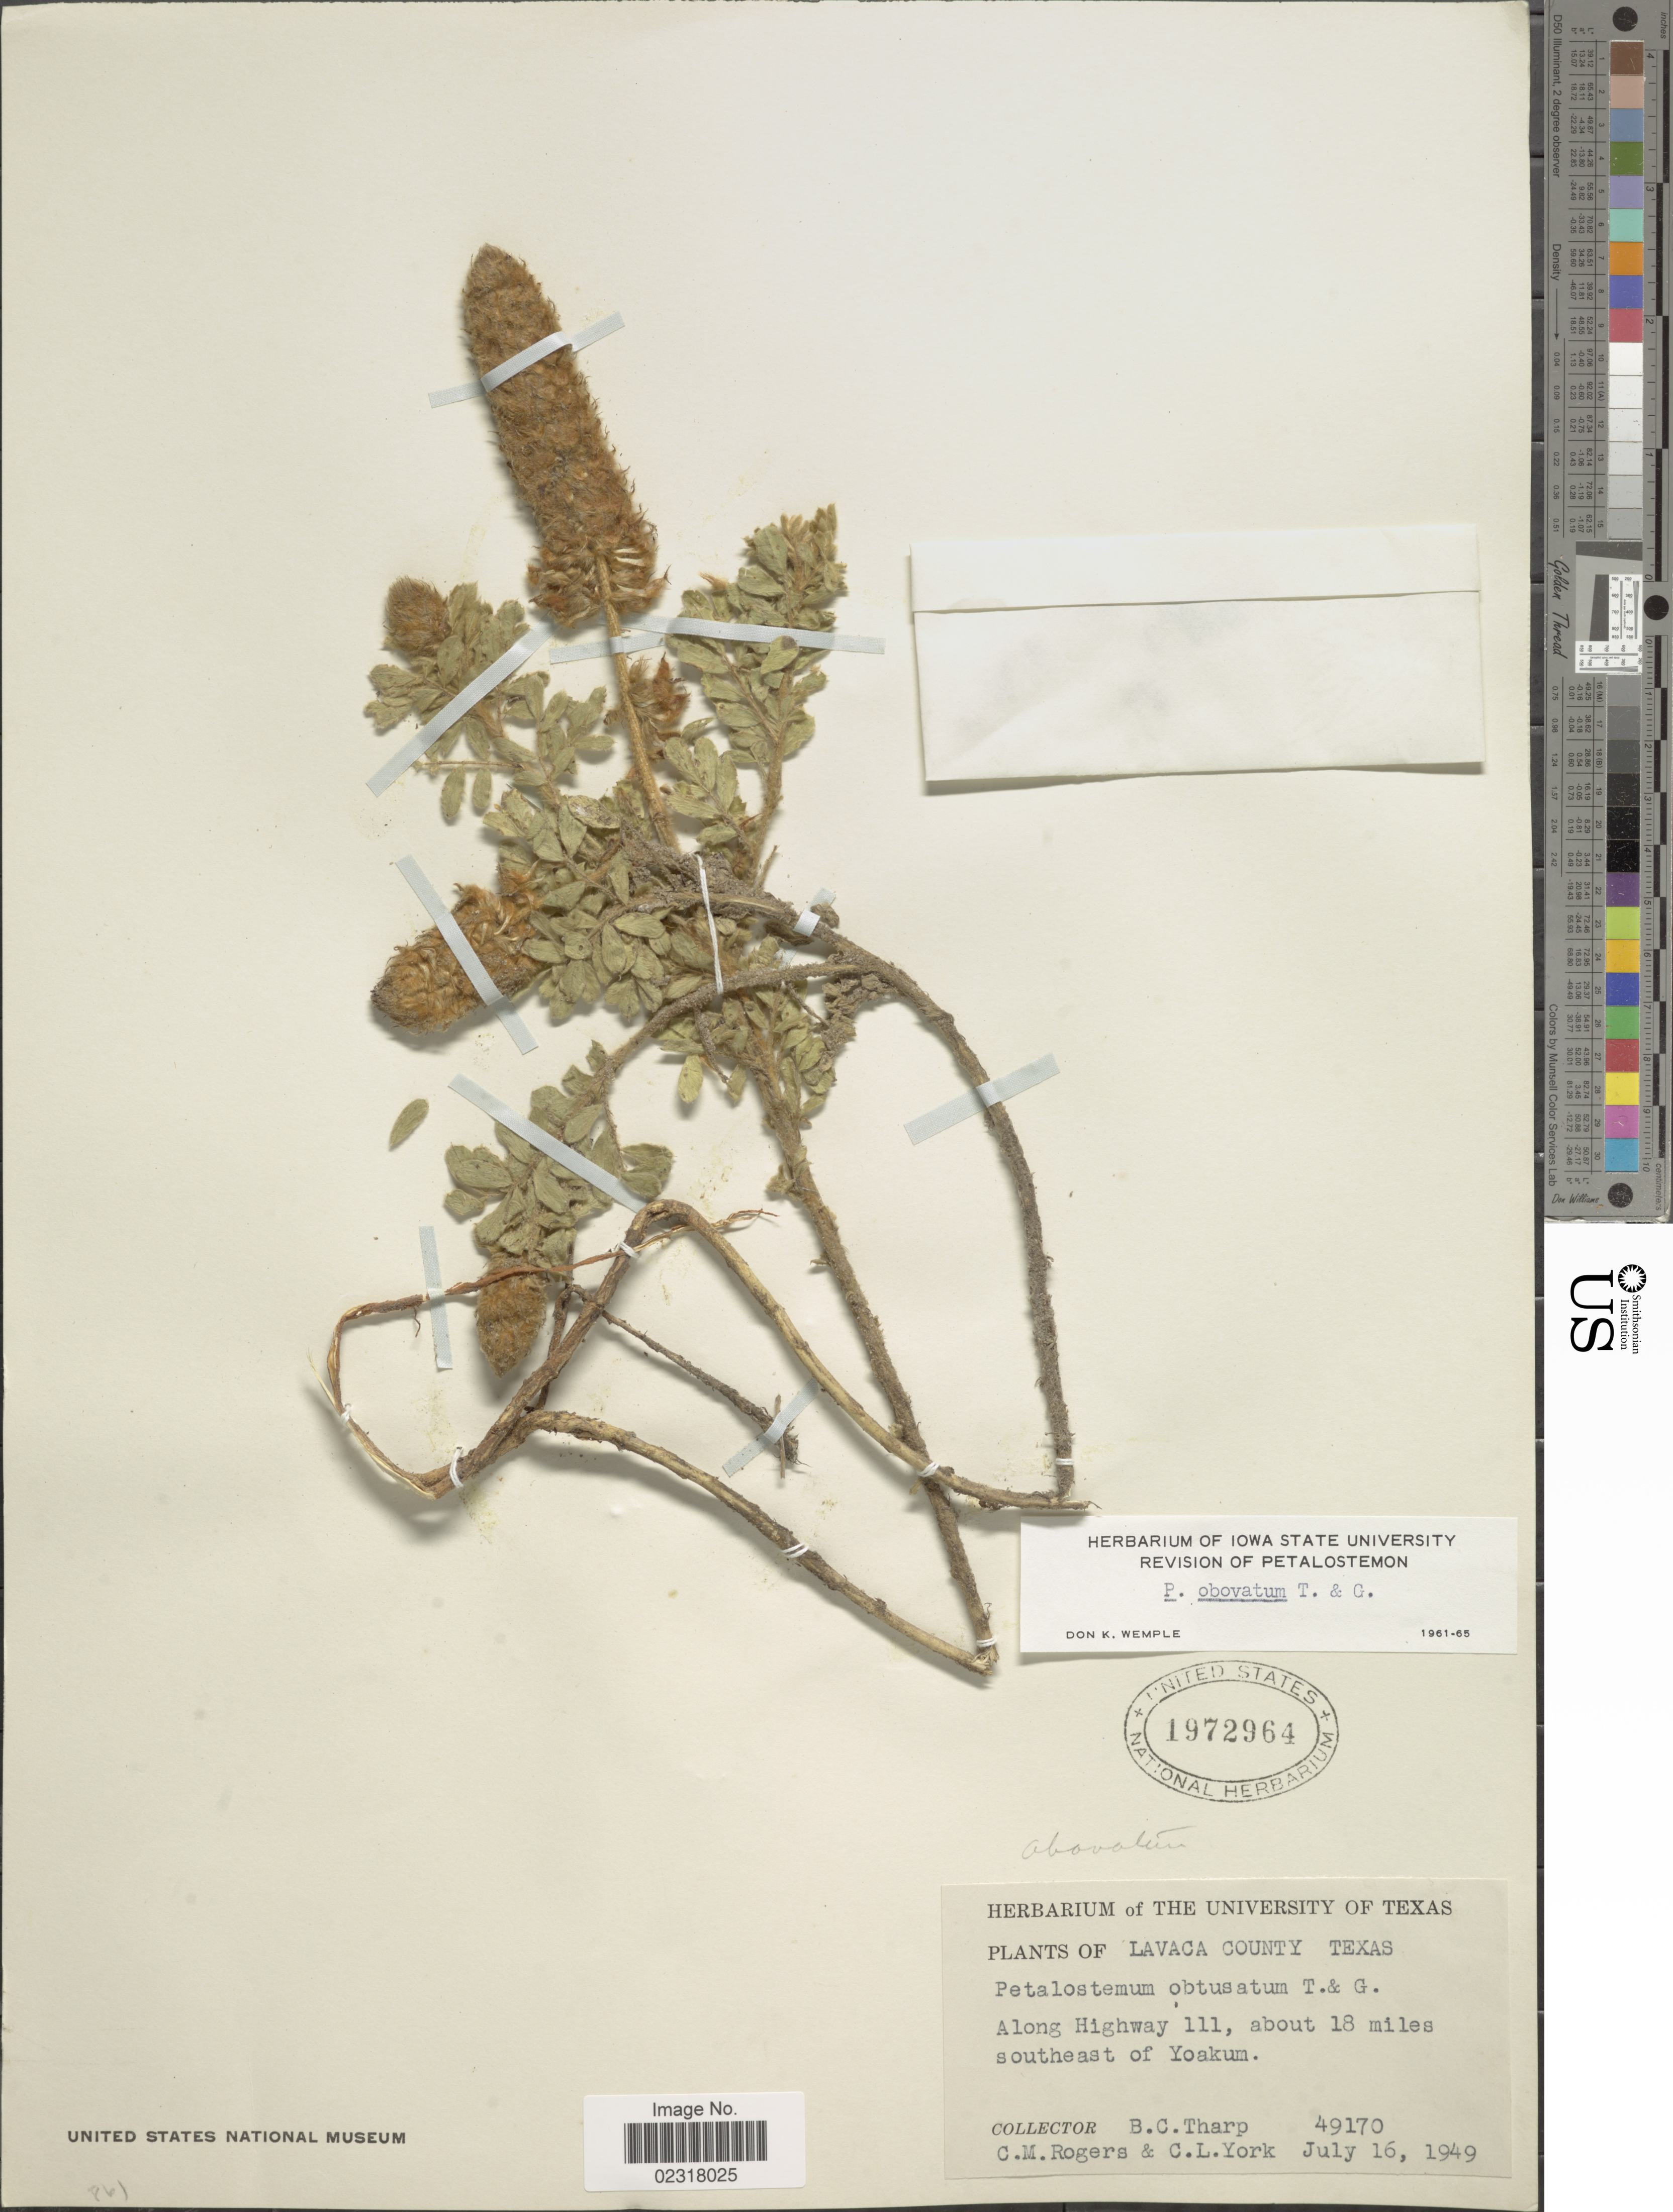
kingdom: Plantae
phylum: Tracheophyta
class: Magnoliopsida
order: Fabales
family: Fabaceae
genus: Dalea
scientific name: Dalea obovata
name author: (Torr.) Shinners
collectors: B. C. Tharp, C. M. Rogers & C. L. York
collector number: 49170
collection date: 1949-07-16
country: United States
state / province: Texas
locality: Lavaca County, along Highway Ill, about 18 miles southeast of Yoakum.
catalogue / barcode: US 1972964